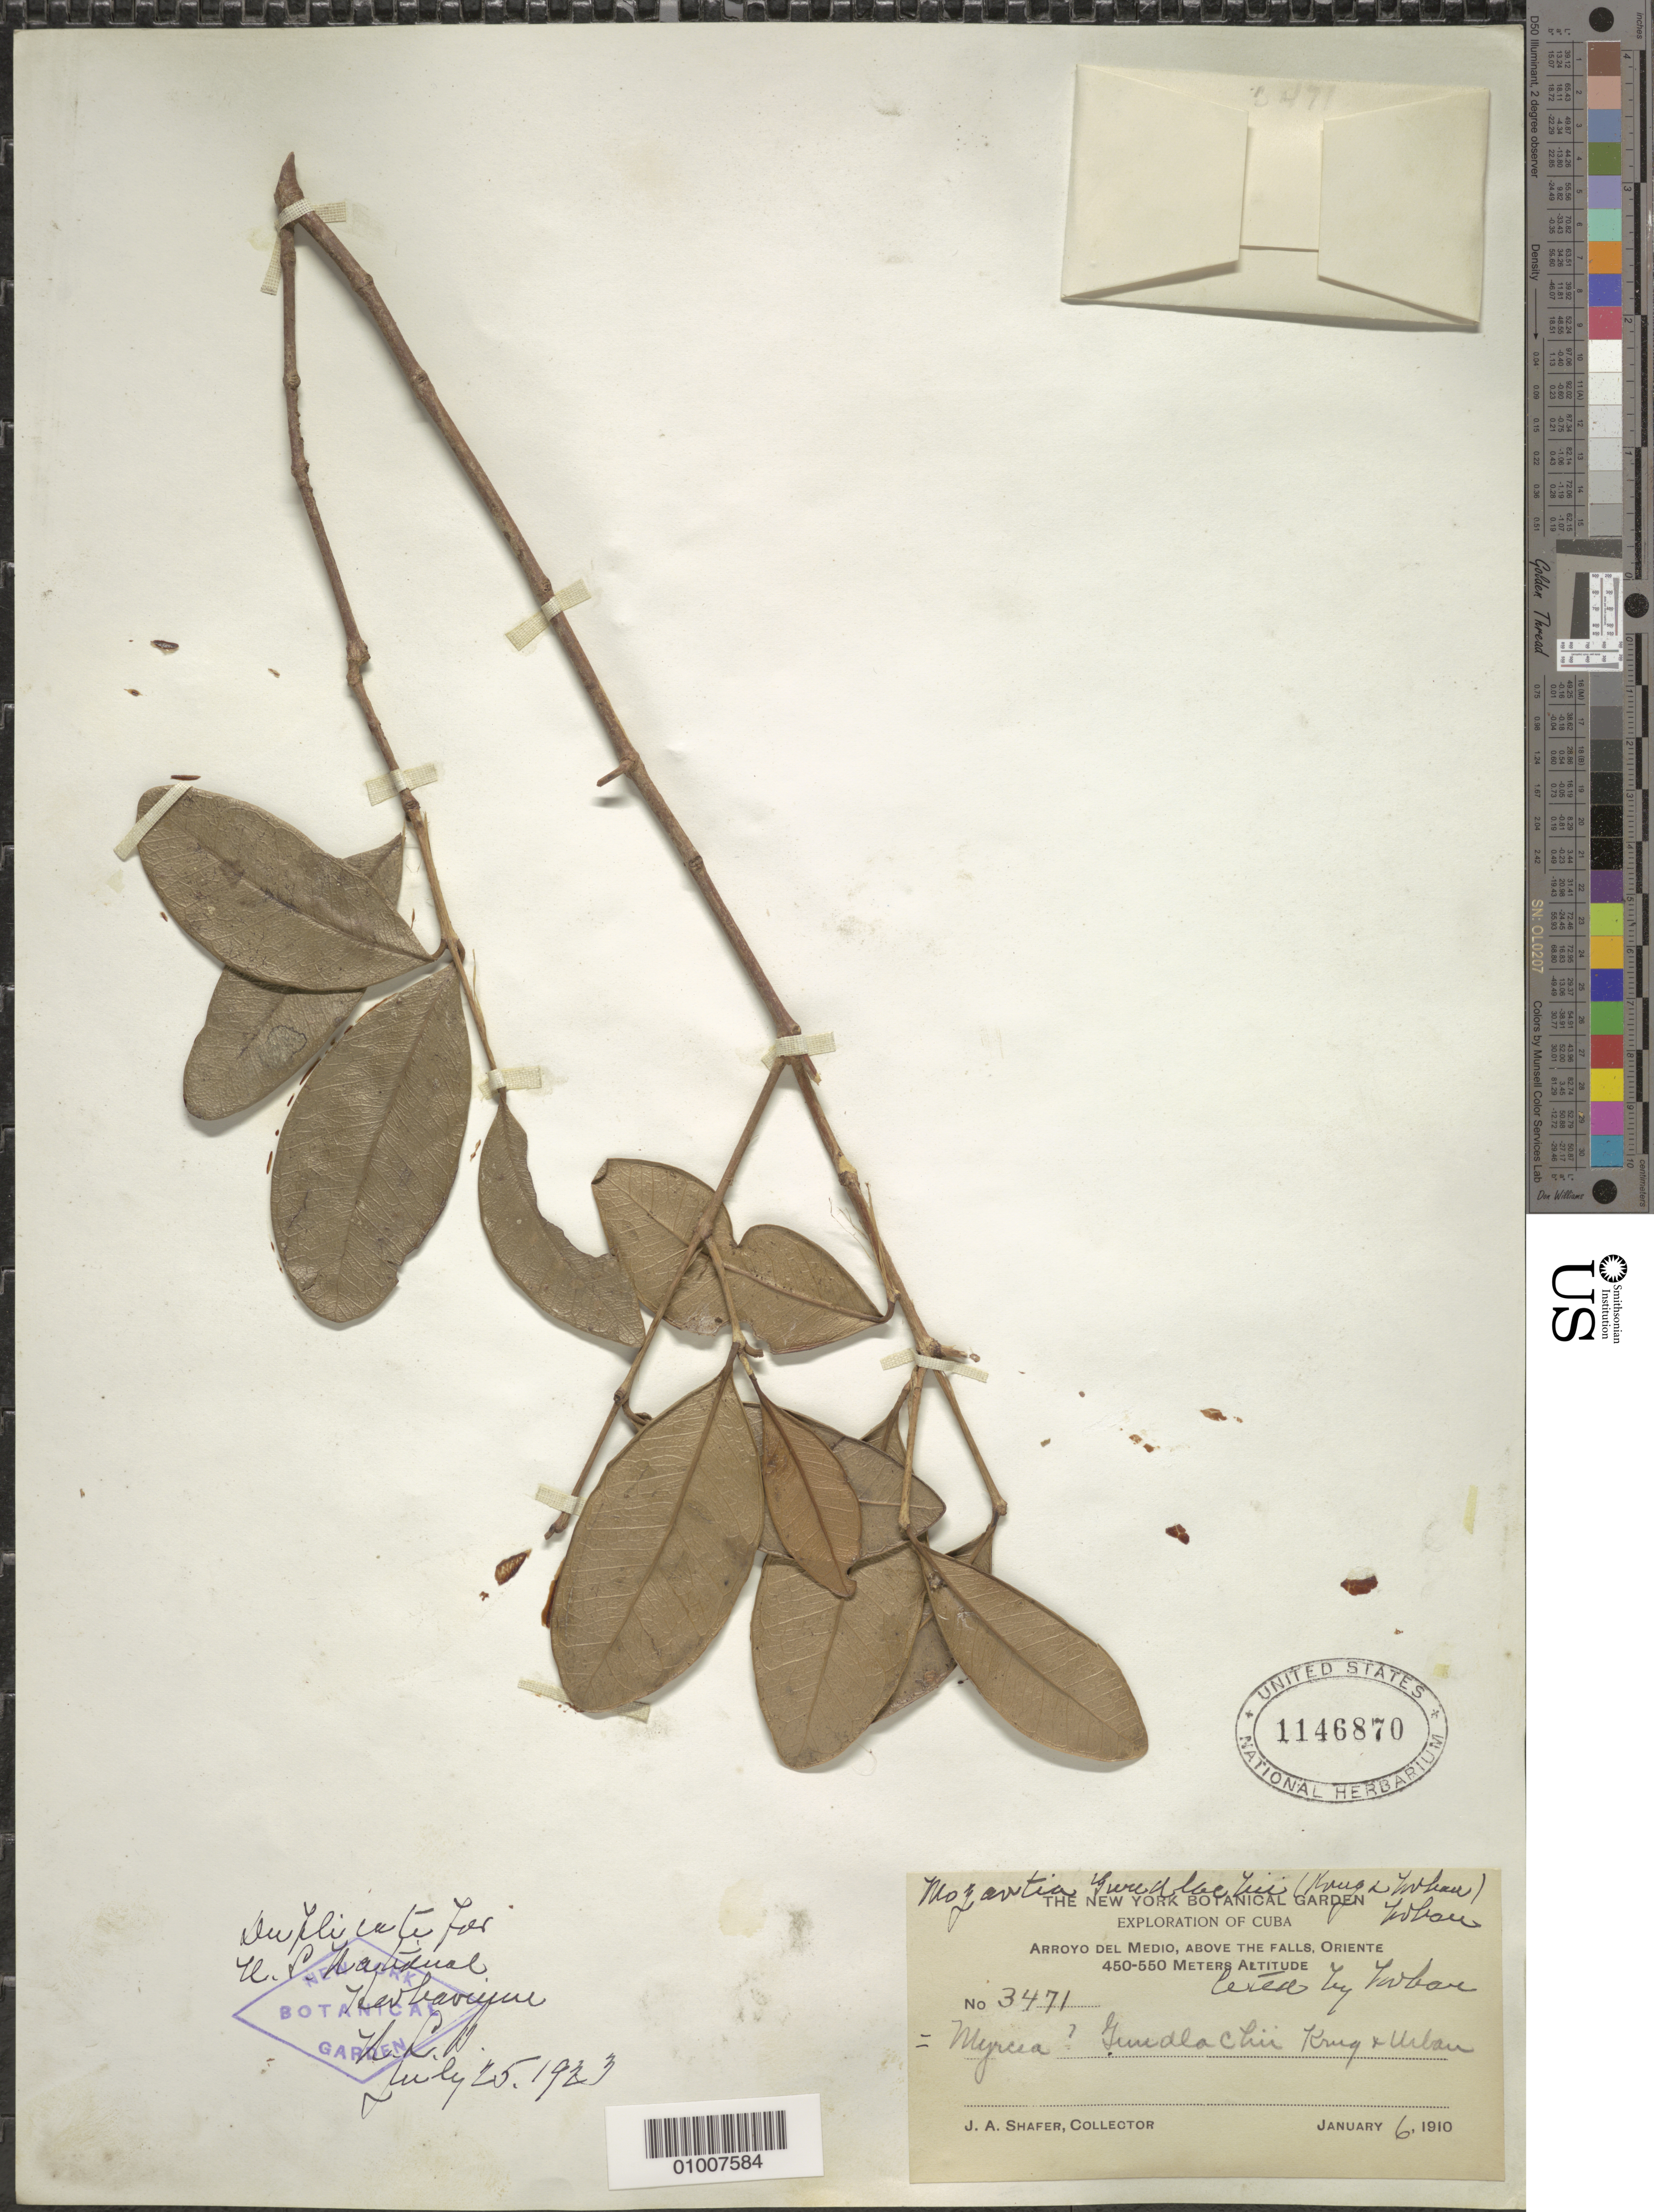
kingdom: Plantae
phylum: Tracheophyta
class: Magnoliopsida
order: Myrtales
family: Myrtaceae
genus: Myrcia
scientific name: Myrcia gundlachii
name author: Krug & Urb.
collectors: J. A. Shafer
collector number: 3471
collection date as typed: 06 Jan 1910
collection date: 1910-01-06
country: Cuba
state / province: Holguín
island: Cuba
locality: Arroyo del Medio, above the Falls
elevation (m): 450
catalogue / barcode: US 1146870